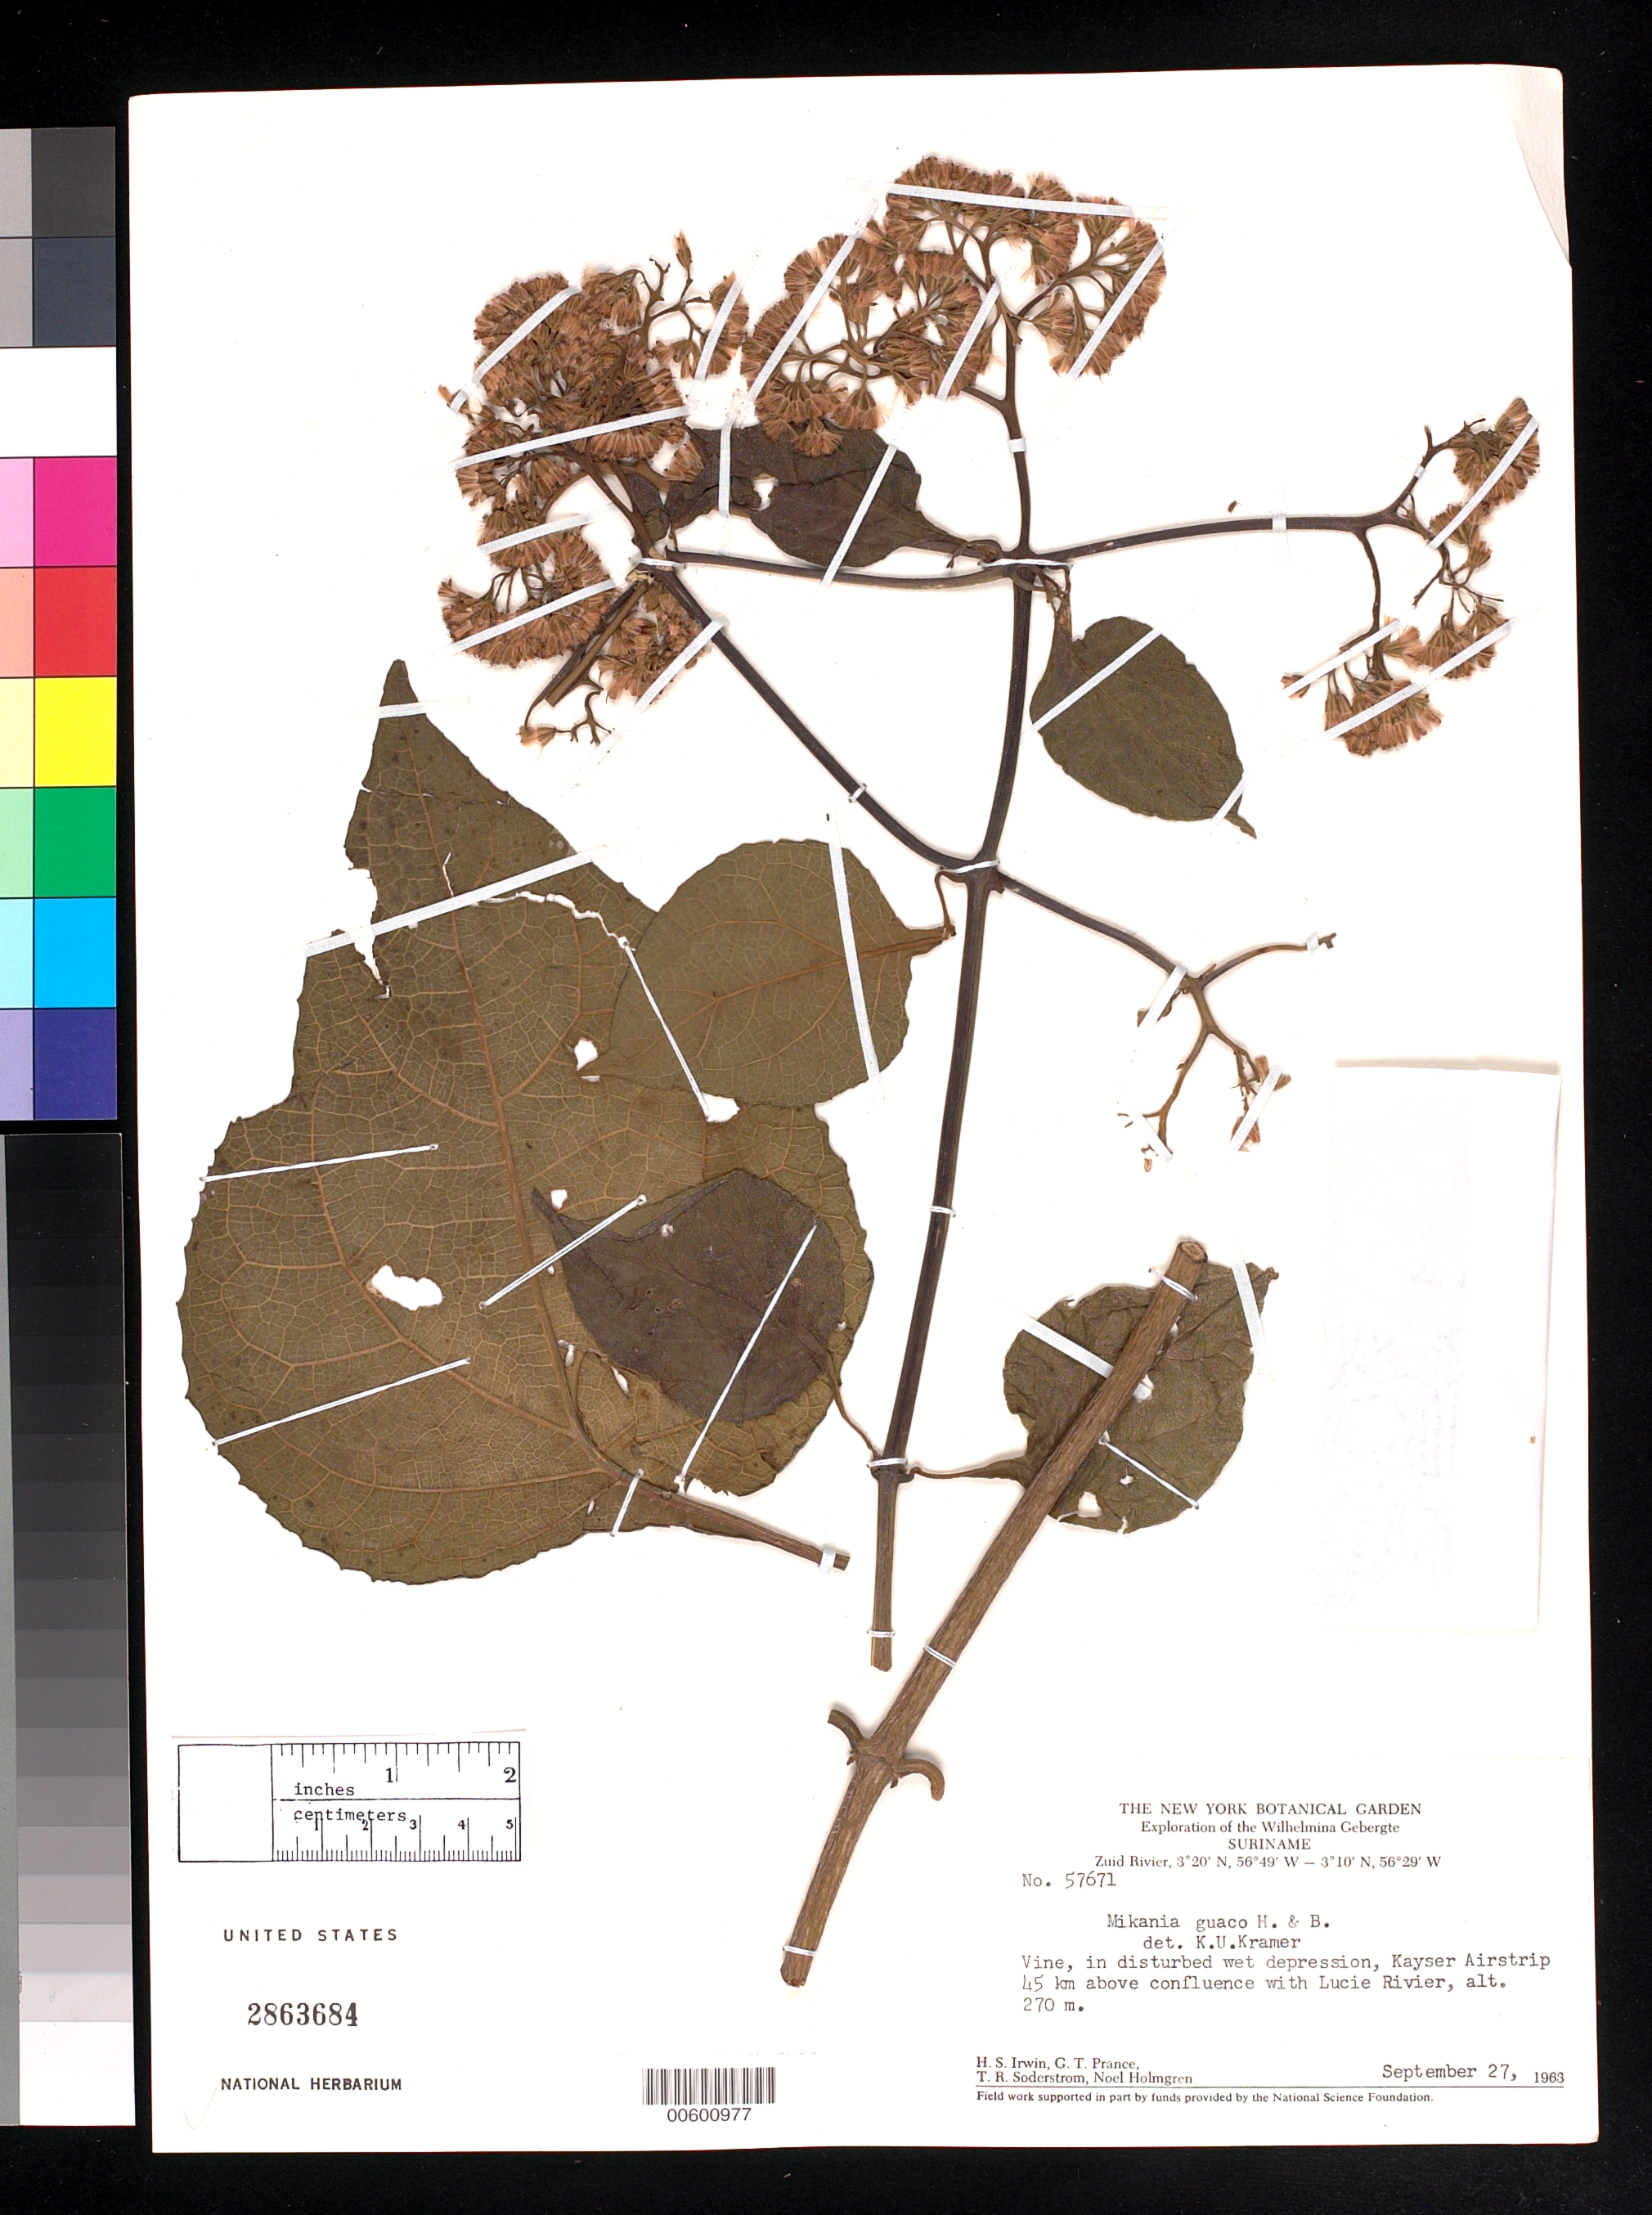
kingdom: Plantae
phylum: Tracheophyta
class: Magnoliopsida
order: Asterales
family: Asteraceae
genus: Mikania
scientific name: Mikania guaco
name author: Humb. & Bonpl.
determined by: Kramer, K. U.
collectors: H. Irwin, G. T. Prance, T. R. Soderstrom & N. H. Holmgren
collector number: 57671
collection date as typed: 27-Sep-63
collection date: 1963-09-27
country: Suriname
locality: Kayser Airstrip, Zuid R., 45 km above confl. with Lucie R., Wilhelmina Gebergte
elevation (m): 270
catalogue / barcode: US 2863684